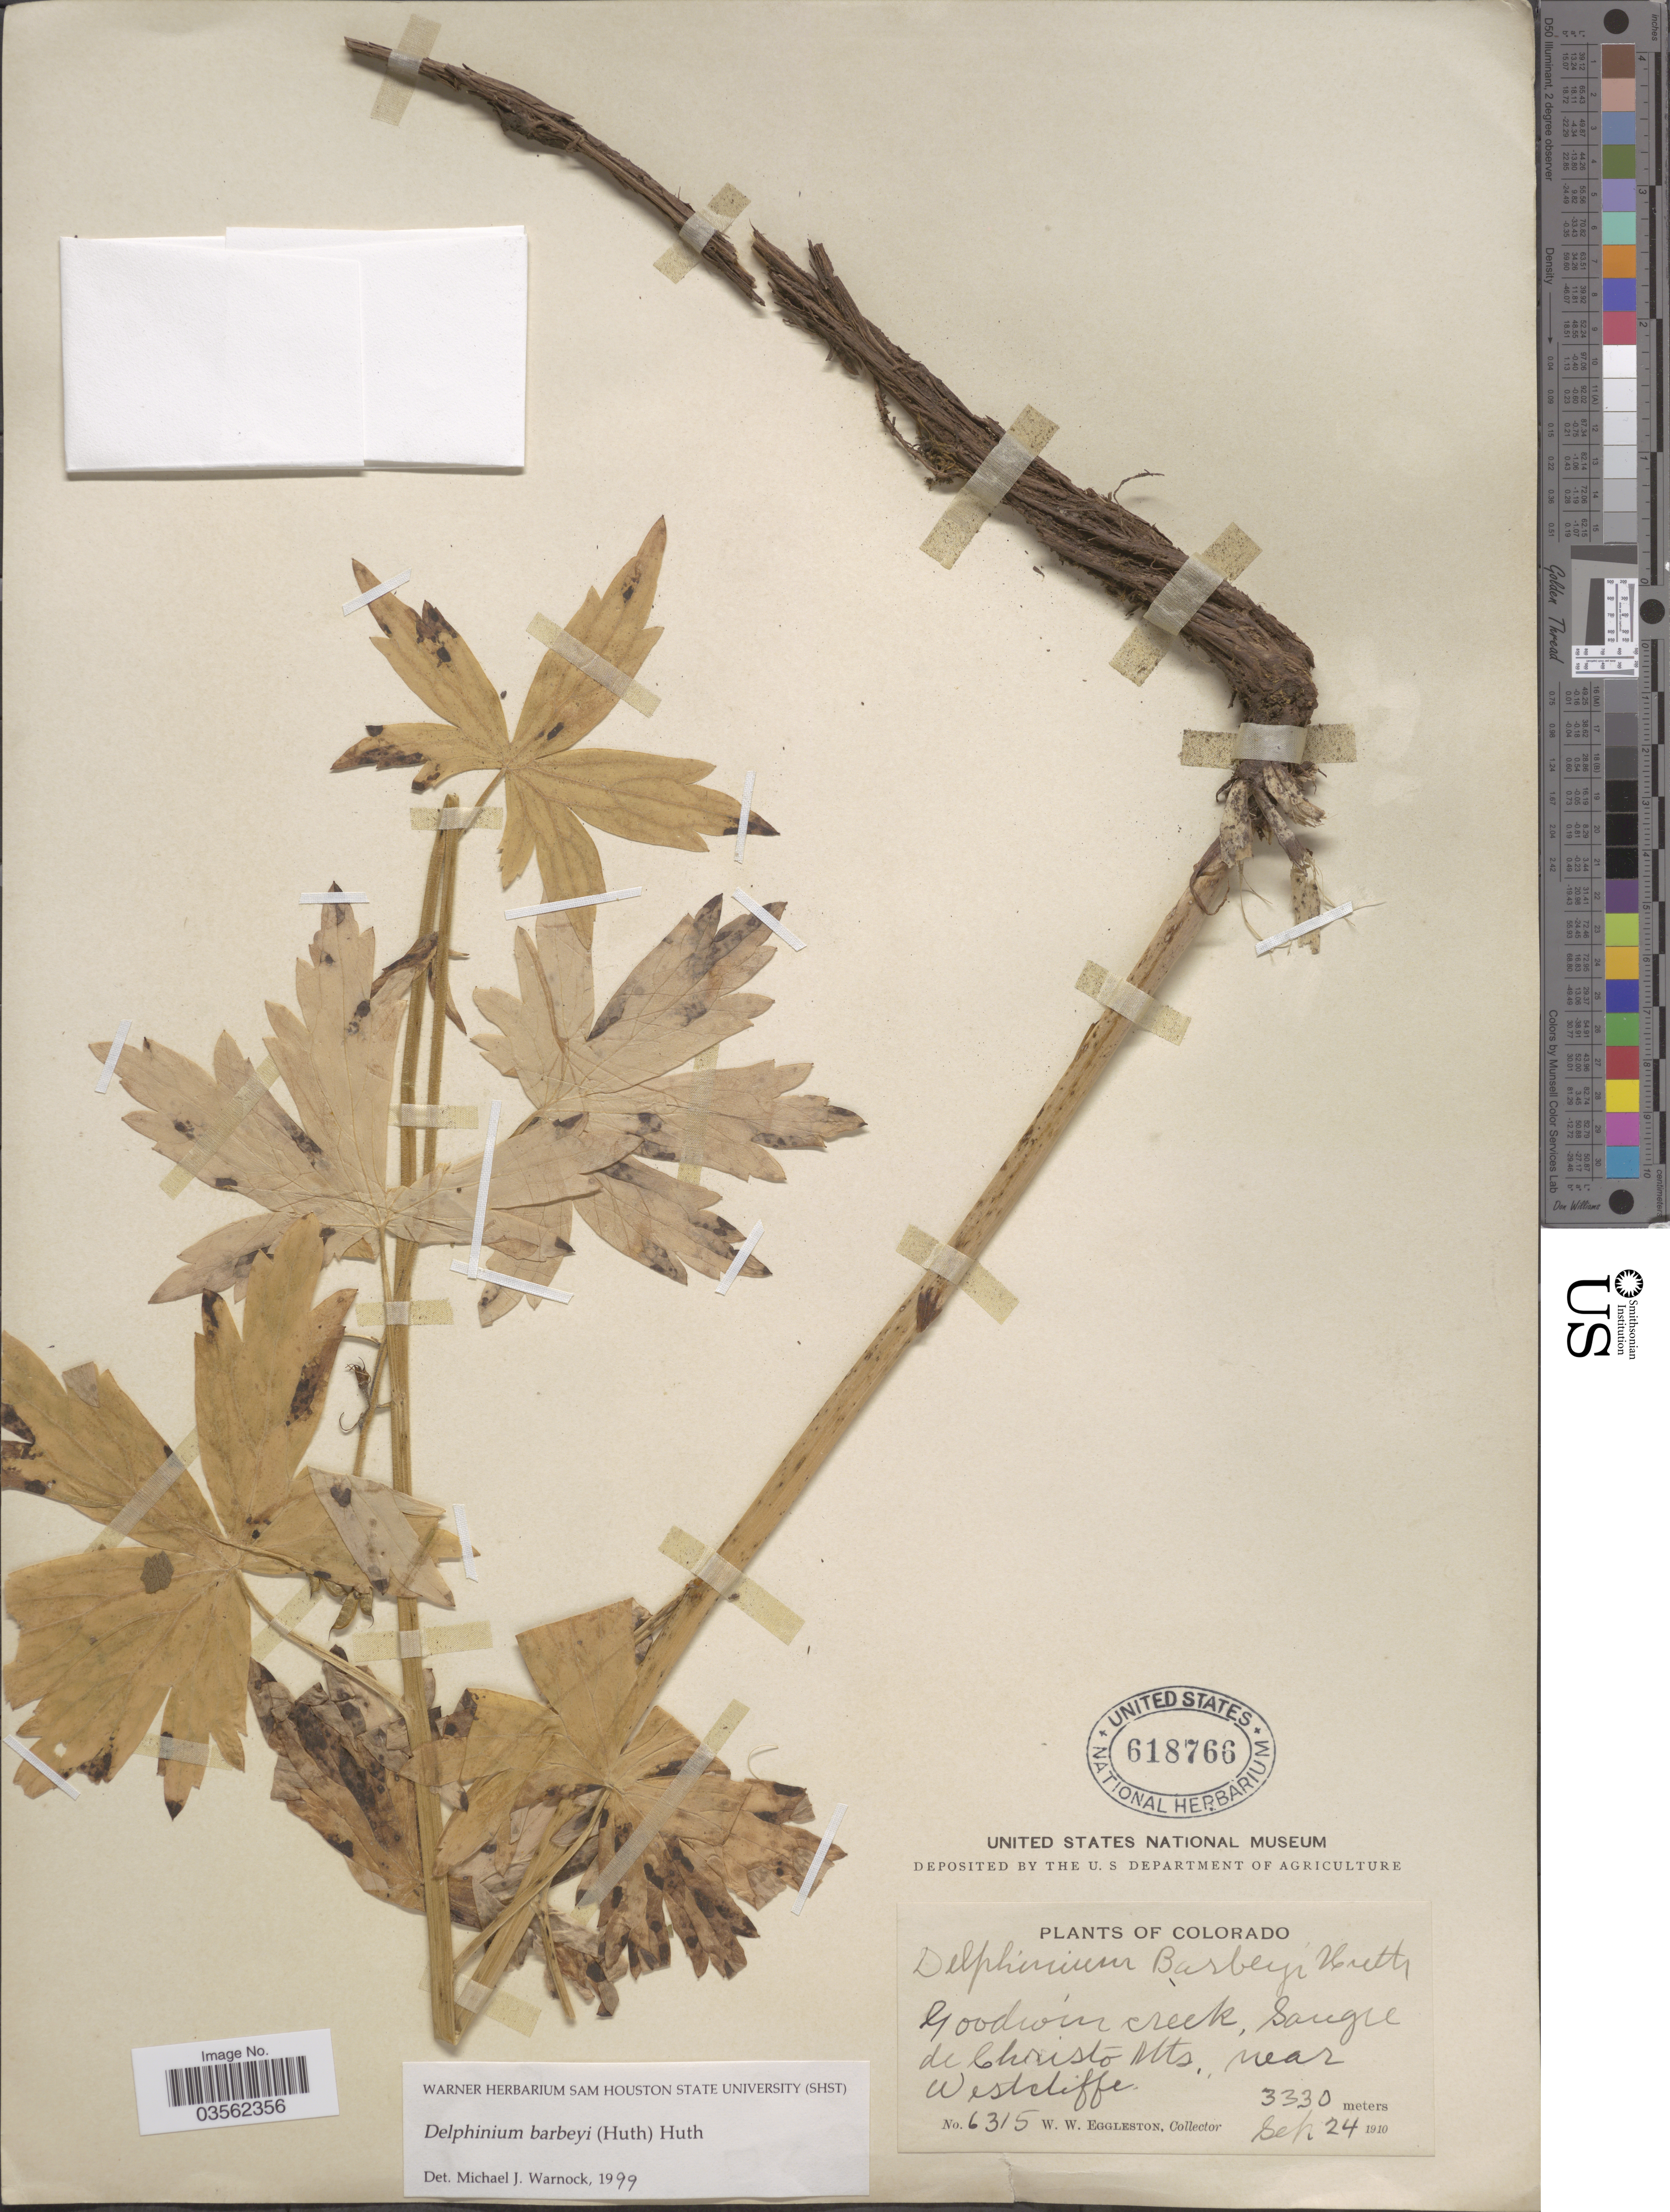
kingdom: Plantae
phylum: Tracheophyta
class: Magnoliopsida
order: Ranunculales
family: Ranunculaceae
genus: Delphinium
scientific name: Delphinium barbeyi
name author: (Huth) Huth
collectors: W. W. Eggleston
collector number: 6315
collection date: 1910-09-24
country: United States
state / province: Colorado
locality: Goodwin Creek, Sangre de Christo Mts., near Westcliffe.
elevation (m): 3330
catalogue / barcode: US 618766